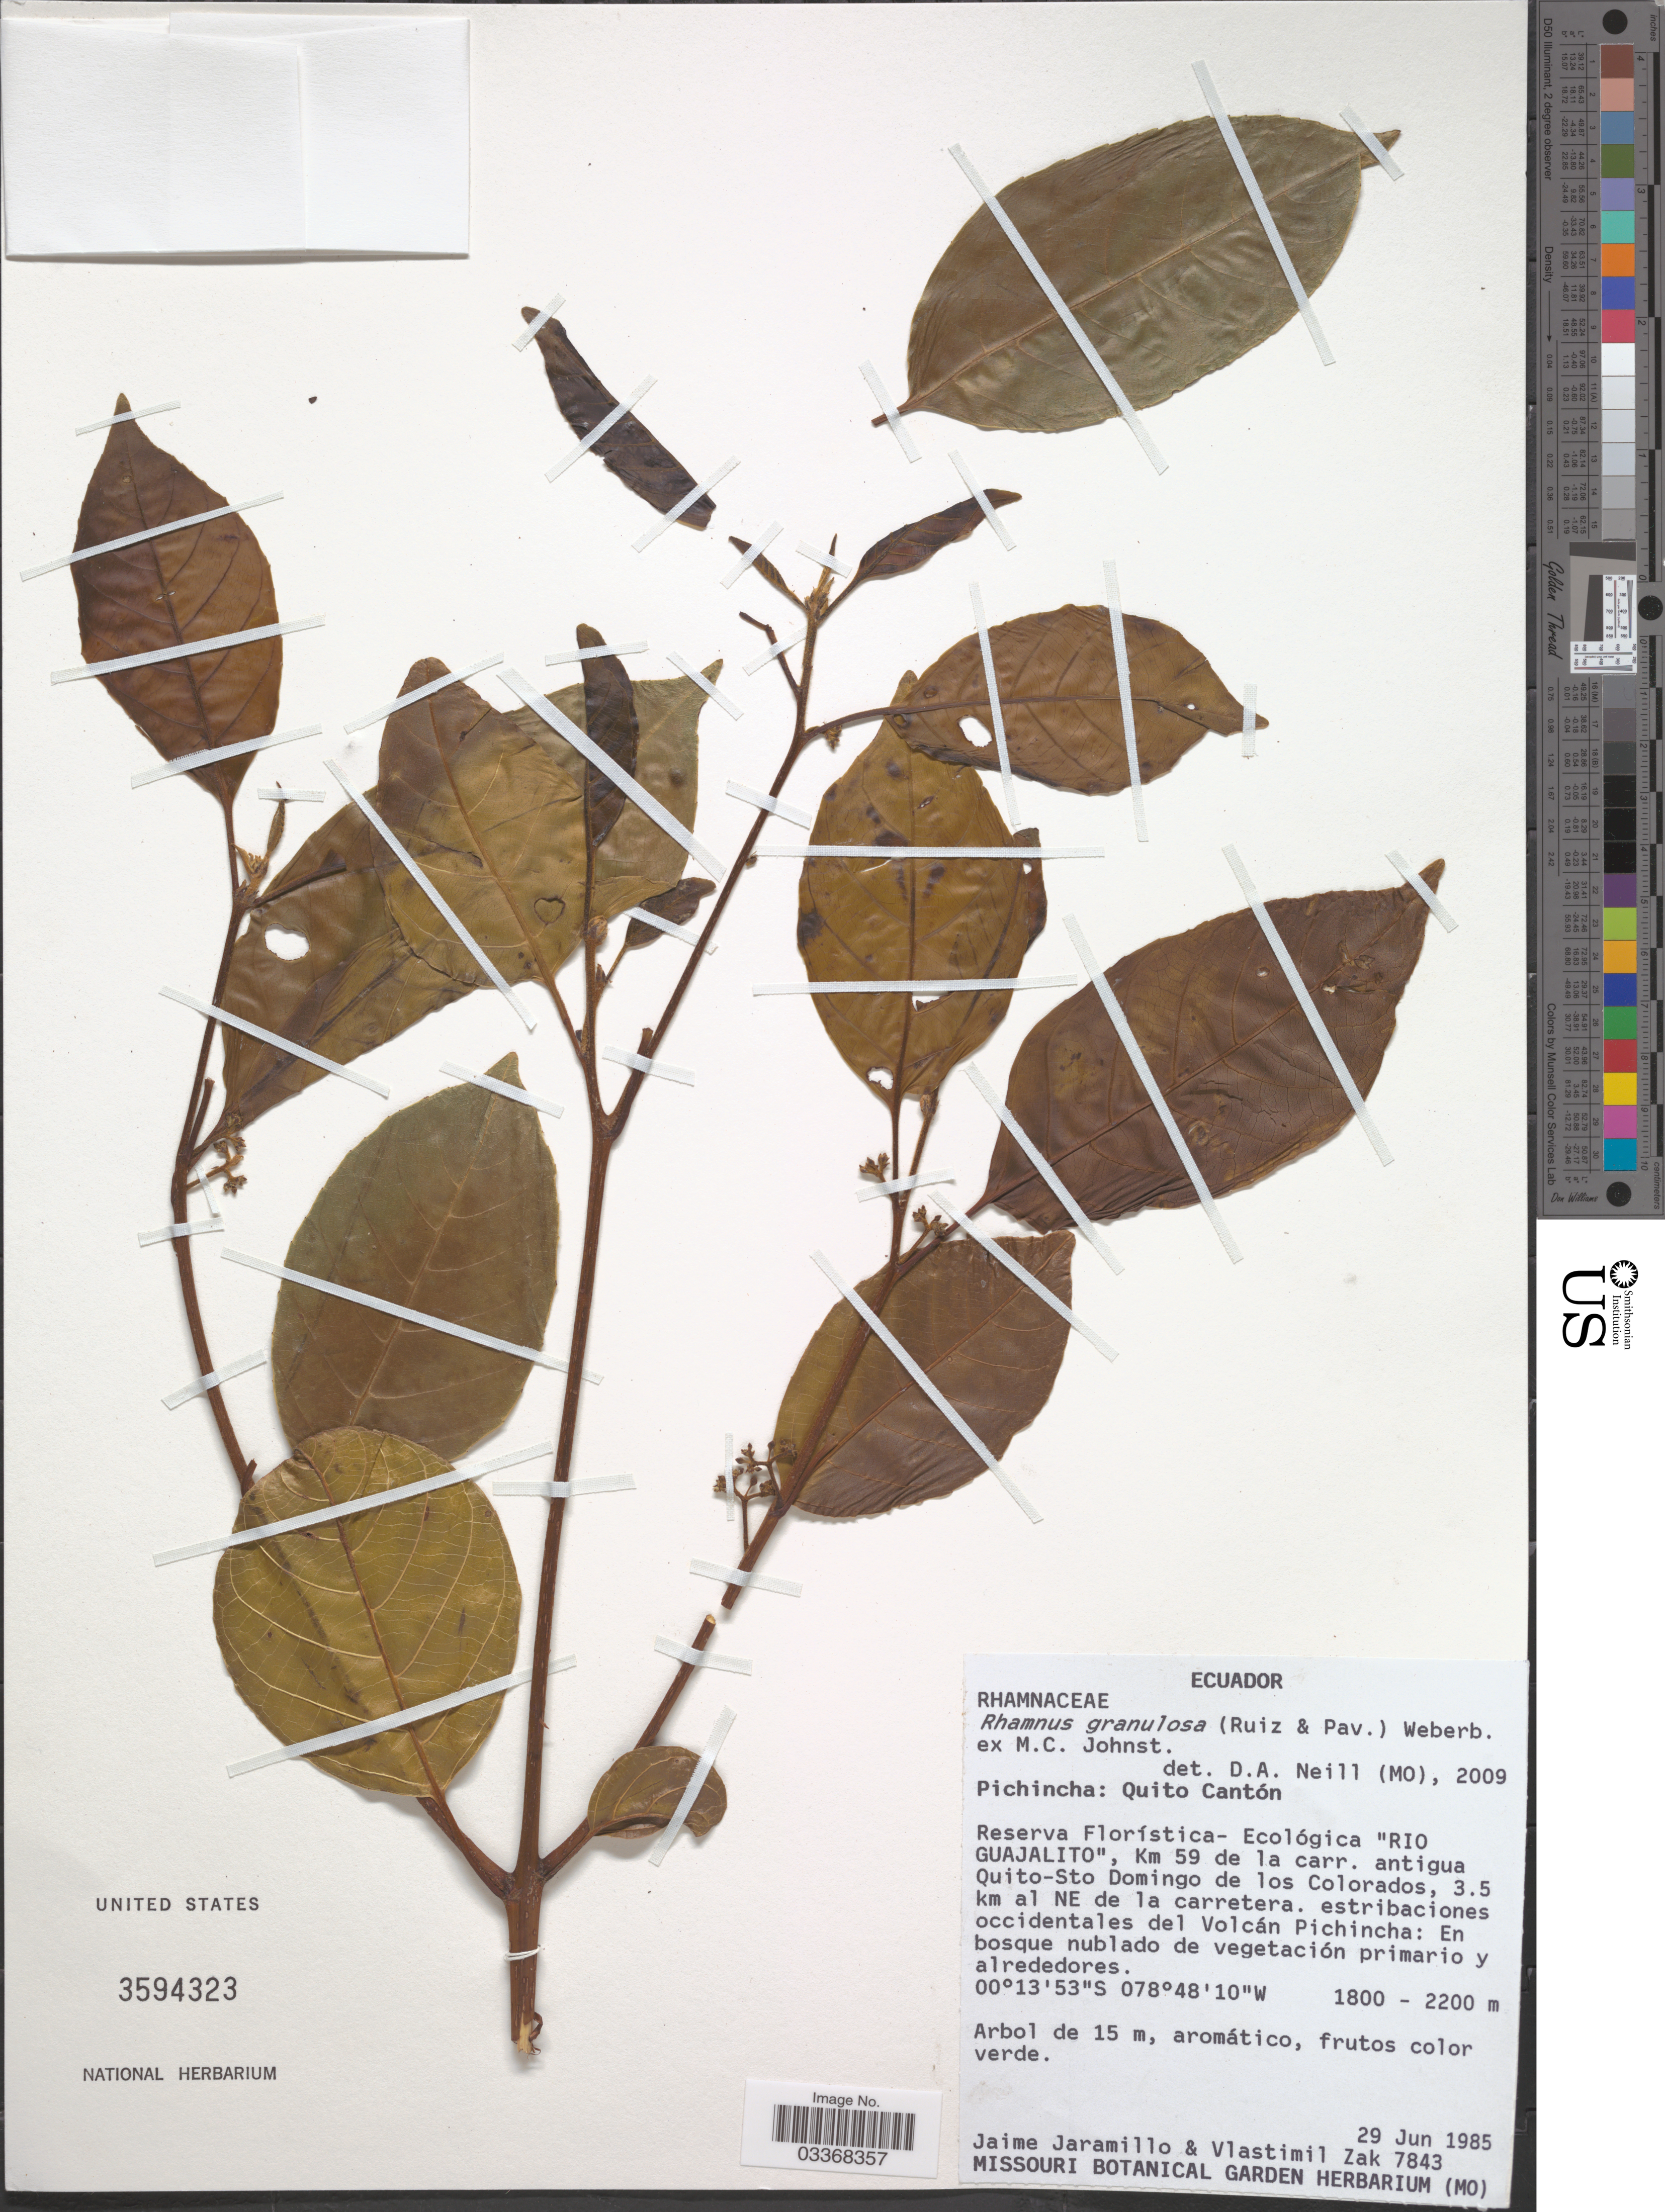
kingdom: Plantae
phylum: Tracheophyta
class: Magnoliopsida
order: Rosales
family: Rhamnaceae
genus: Frangula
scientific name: Frangula granulosa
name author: (Ruiz & Pav.) Grubov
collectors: J. Jaramillo & V. Zak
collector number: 7843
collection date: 1985-06-29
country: Ecuador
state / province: Pichincha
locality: Quito Cantón. Reserva Florística- Ecológica "Rio Guajalito", Km 59 de la carr. antigua Quito-Sto Domingo de los Colorados, 3.5 km al NE de la carretera. Estribaciones occidentales del Volcán Pichincha.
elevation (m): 1800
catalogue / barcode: US 3594323